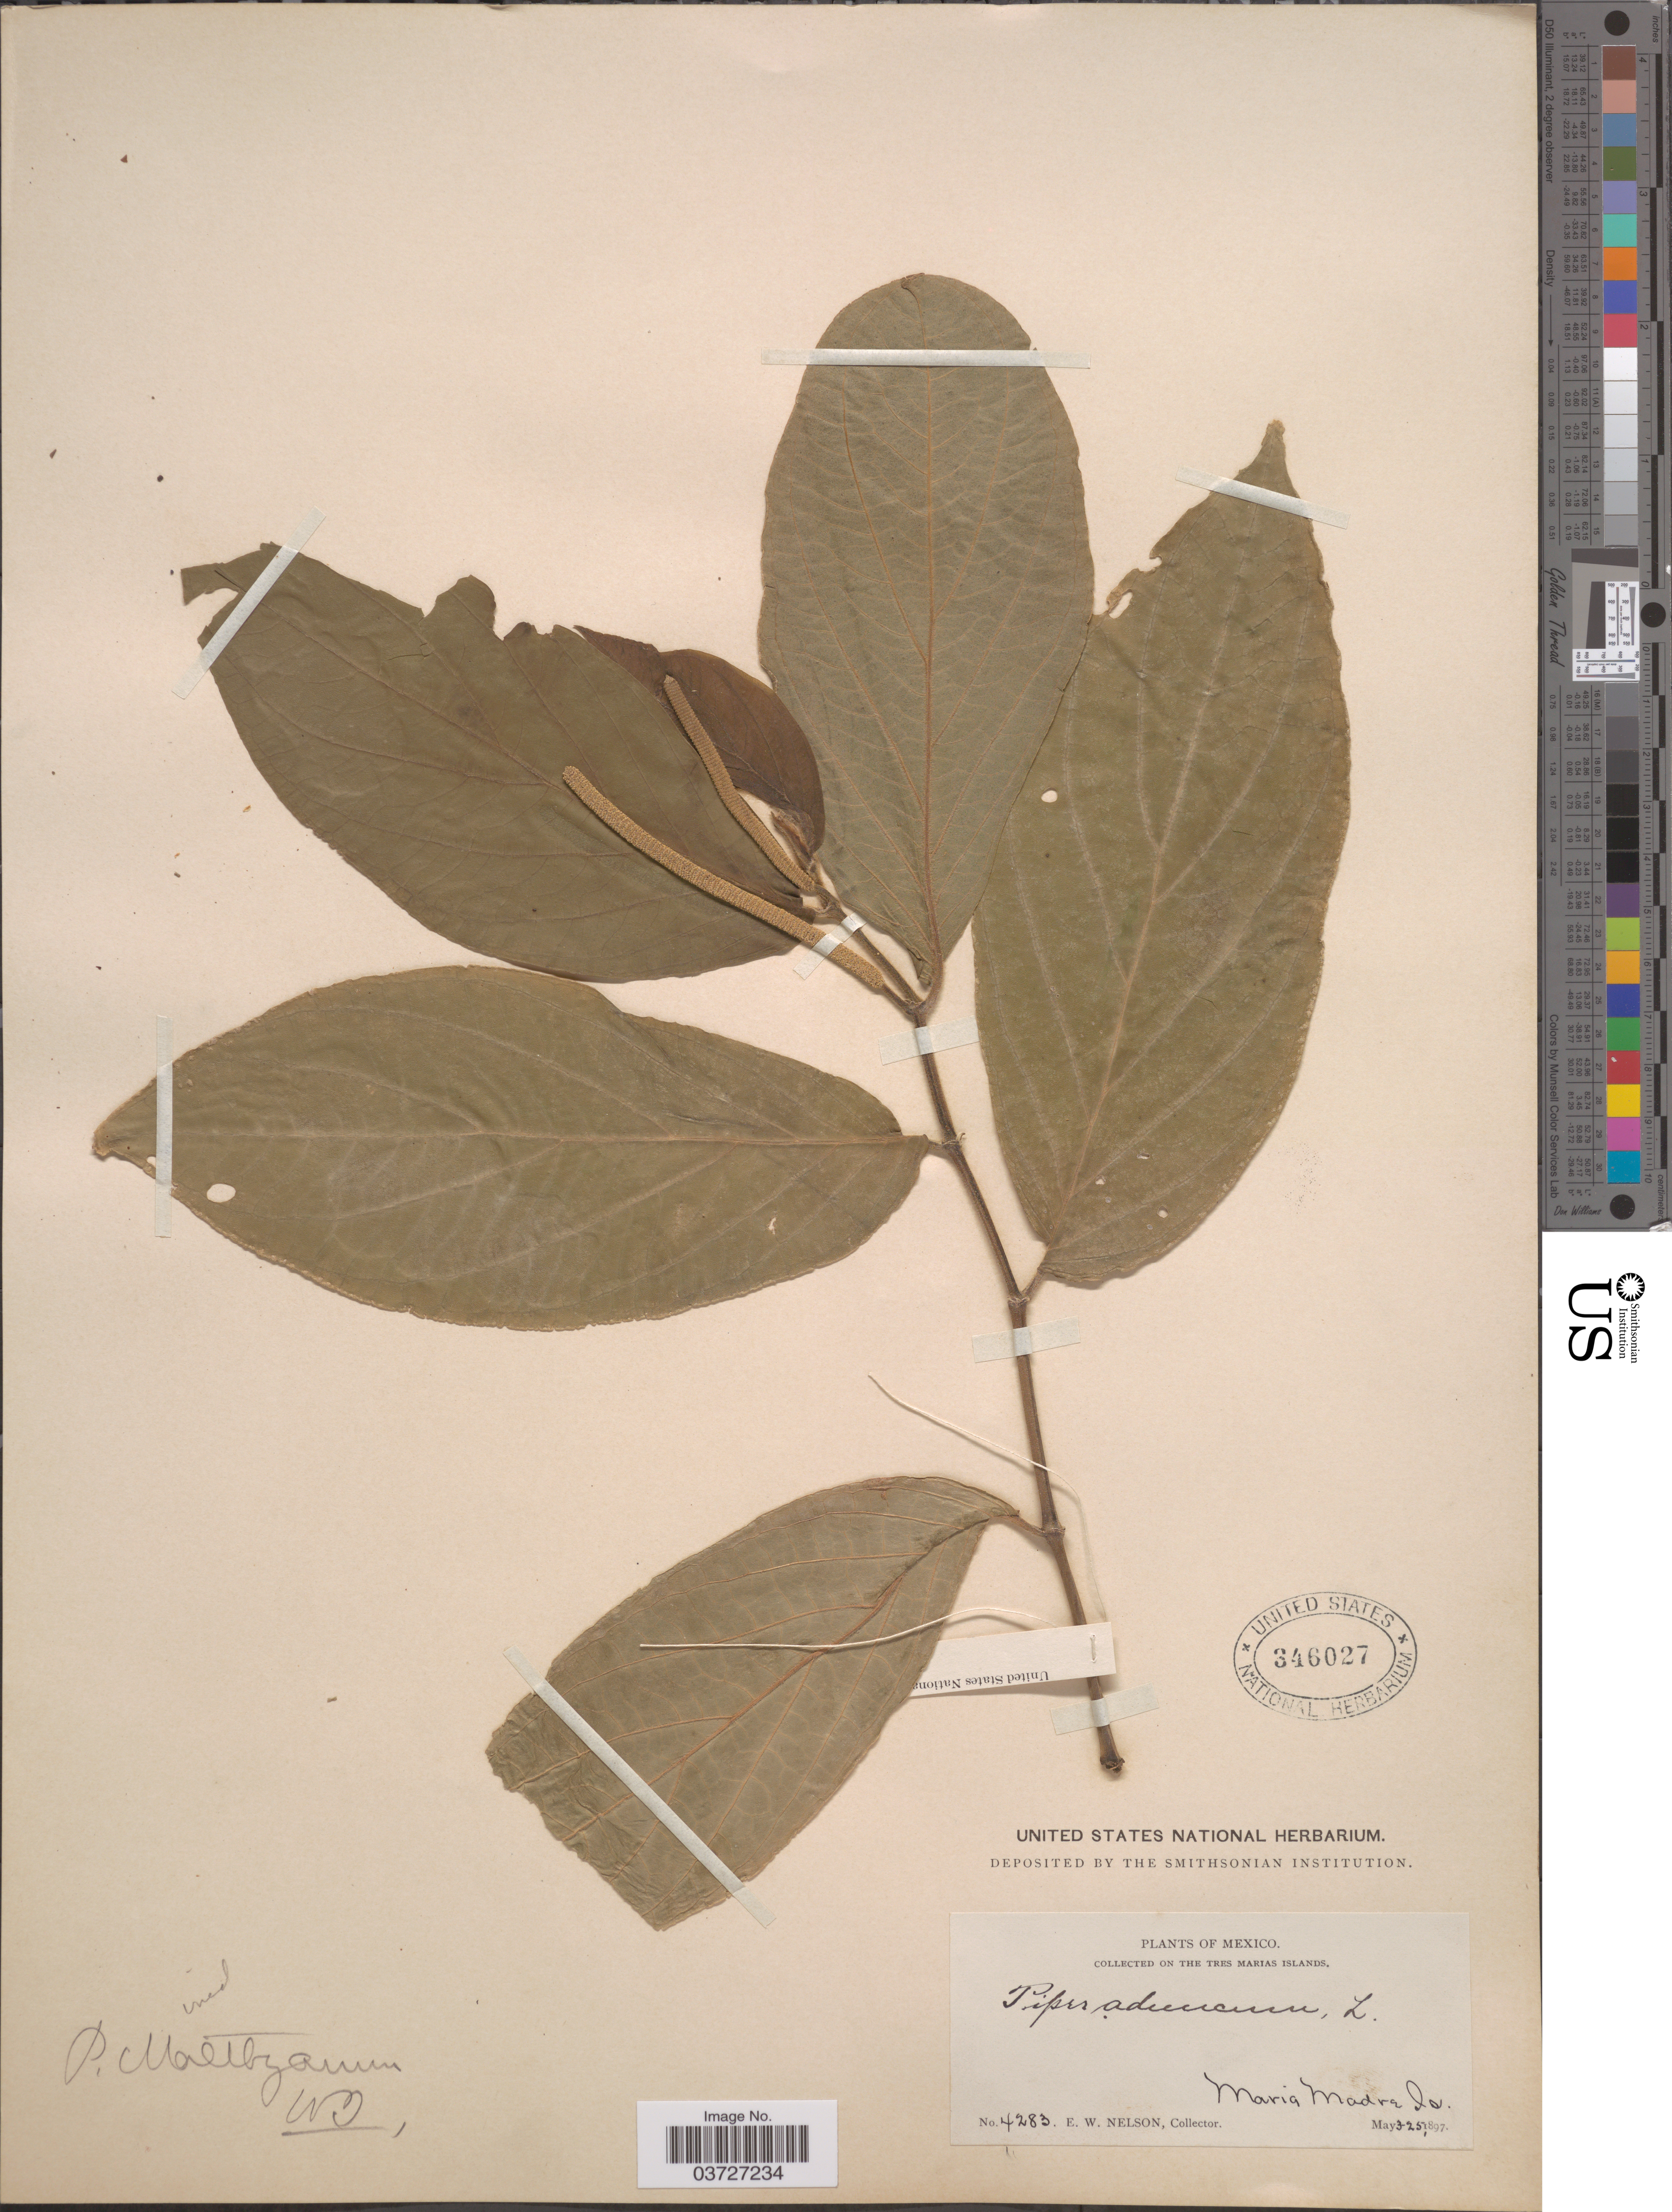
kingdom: Plantae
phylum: Tracheophyta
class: Magnoliopsida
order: Piperales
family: Piperaceae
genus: Piper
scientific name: Piper sp.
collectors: E. W. Nelson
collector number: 4283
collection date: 1897-05-03/1897-05-25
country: Mexico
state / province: Nayarit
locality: Tres Marias Islands. Maria Madre Is.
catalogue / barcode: US 346027